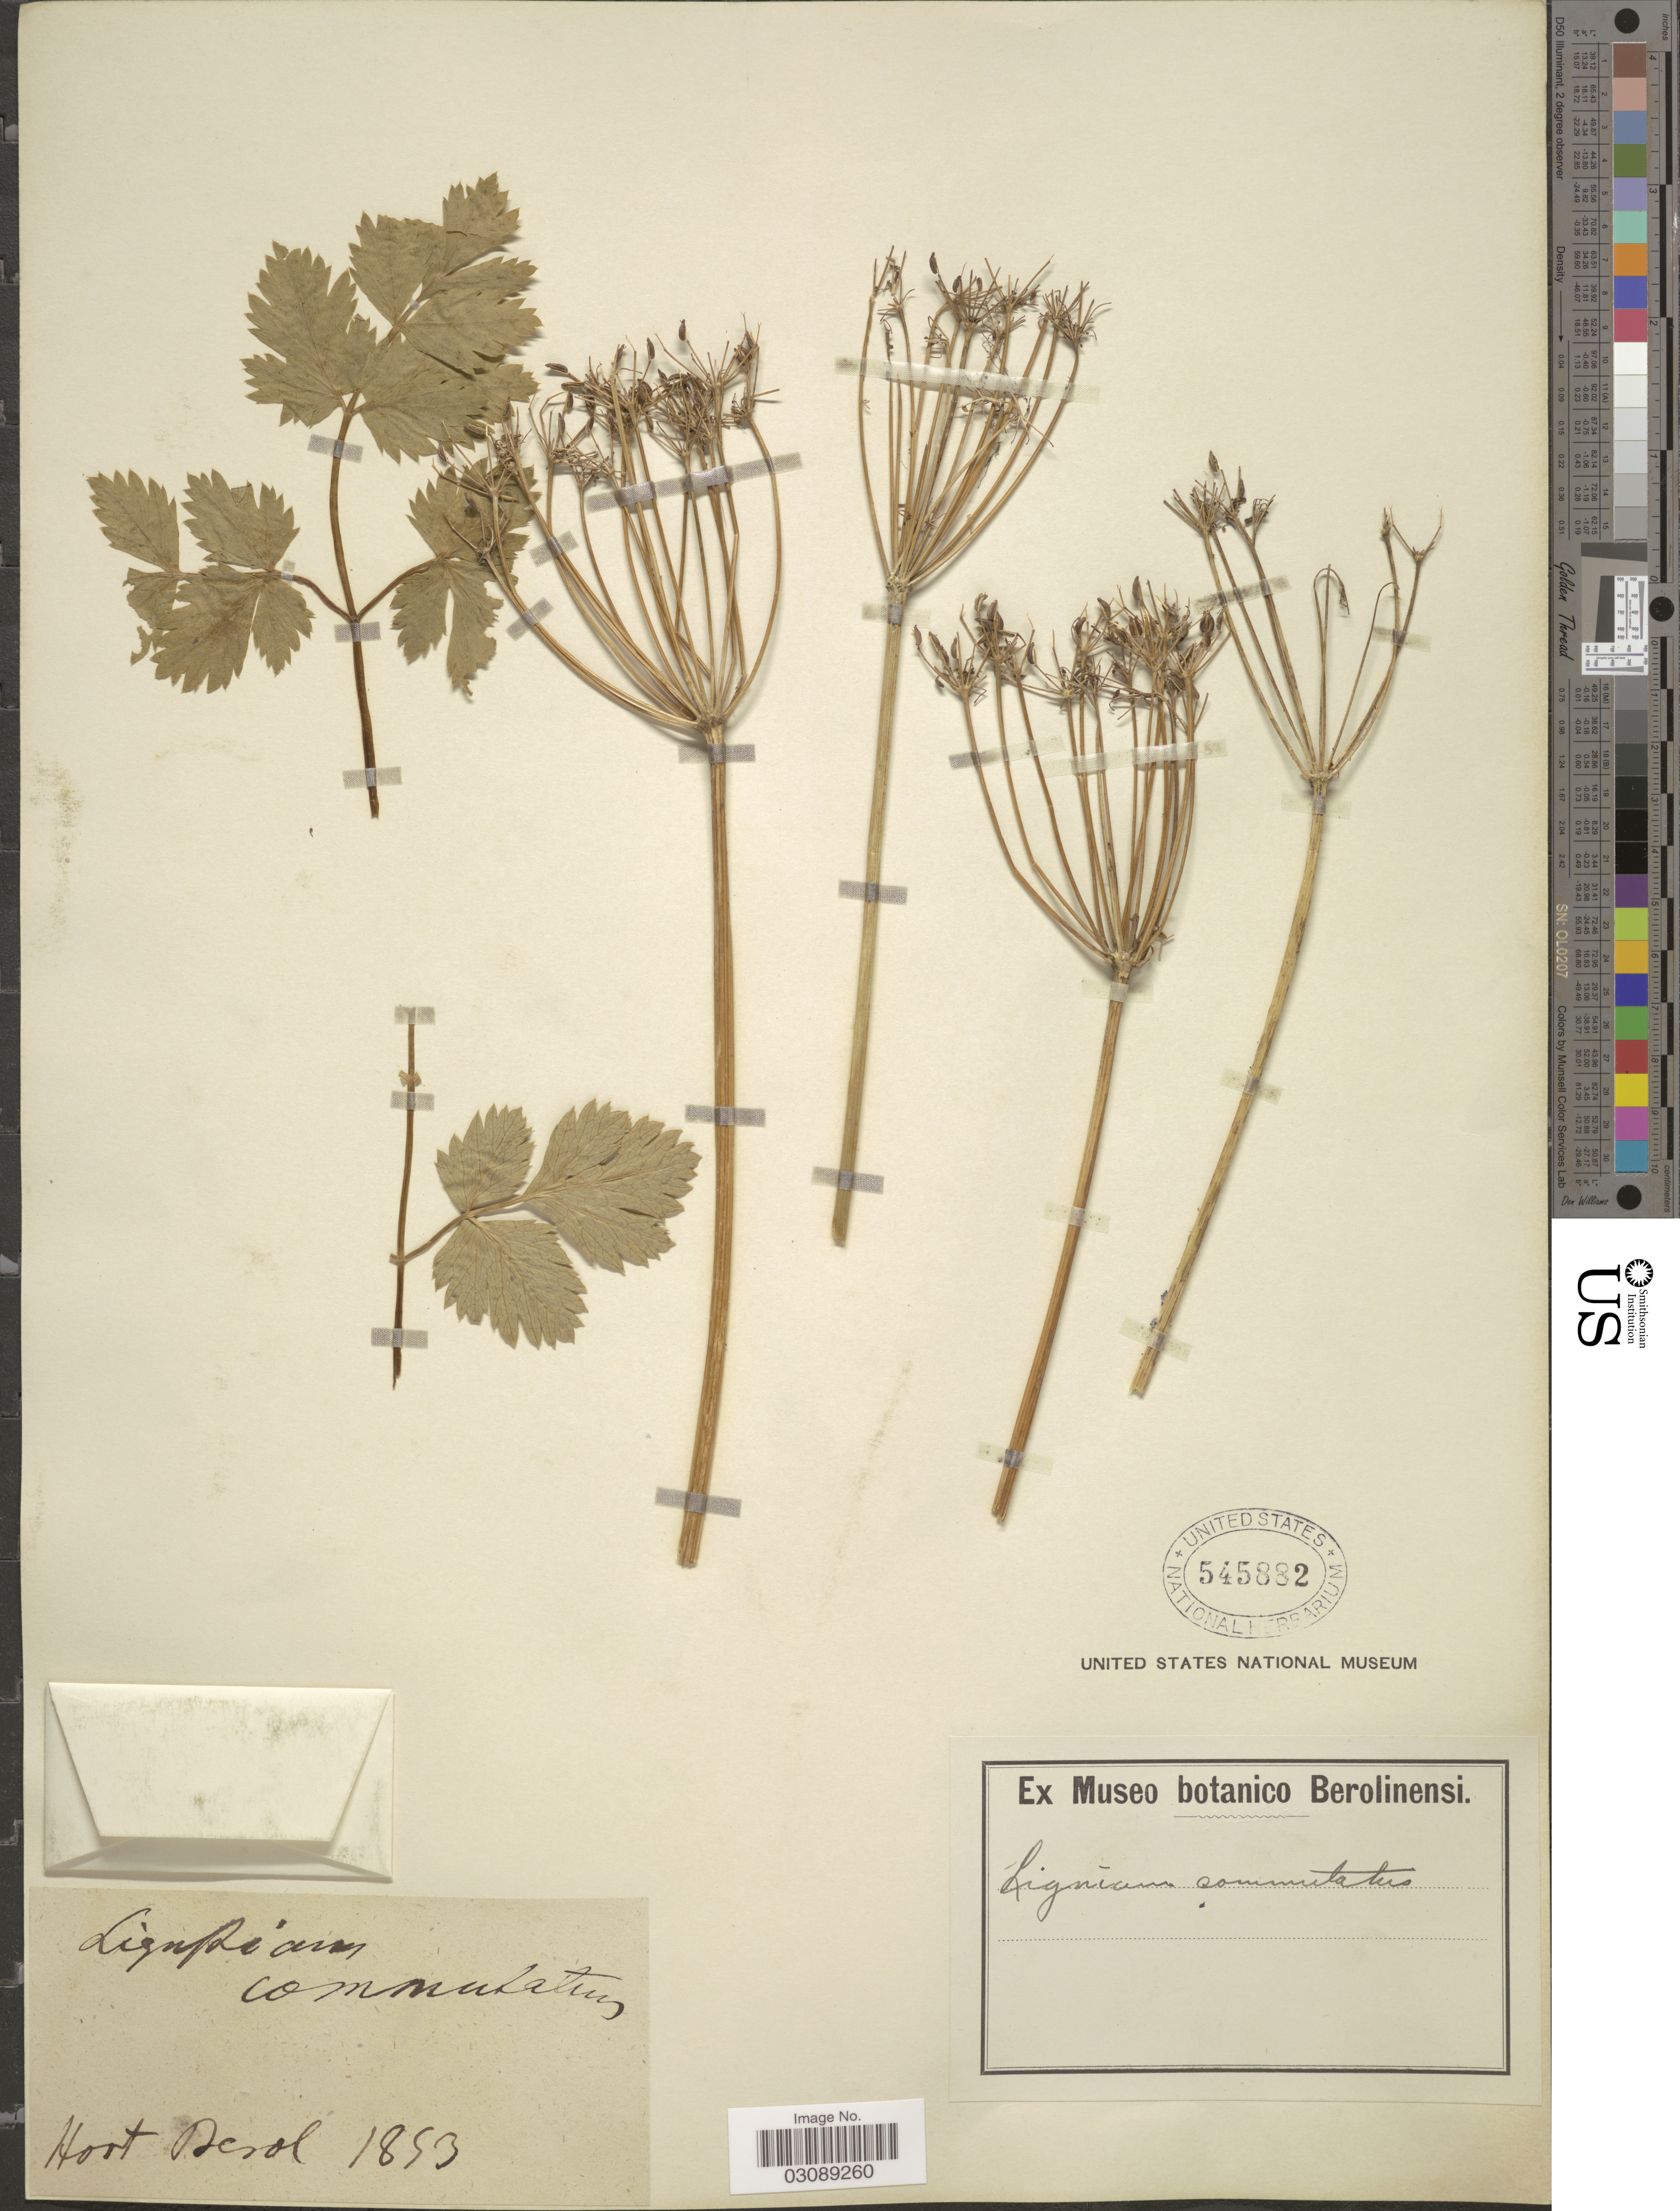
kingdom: Plantae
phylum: Tracheophyta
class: Magnoliopsida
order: Apiales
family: Apiaceae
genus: Ligusticum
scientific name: Ligusticum commutatum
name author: Regel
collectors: Hort. Berol.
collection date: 1853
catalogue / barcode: US 545882